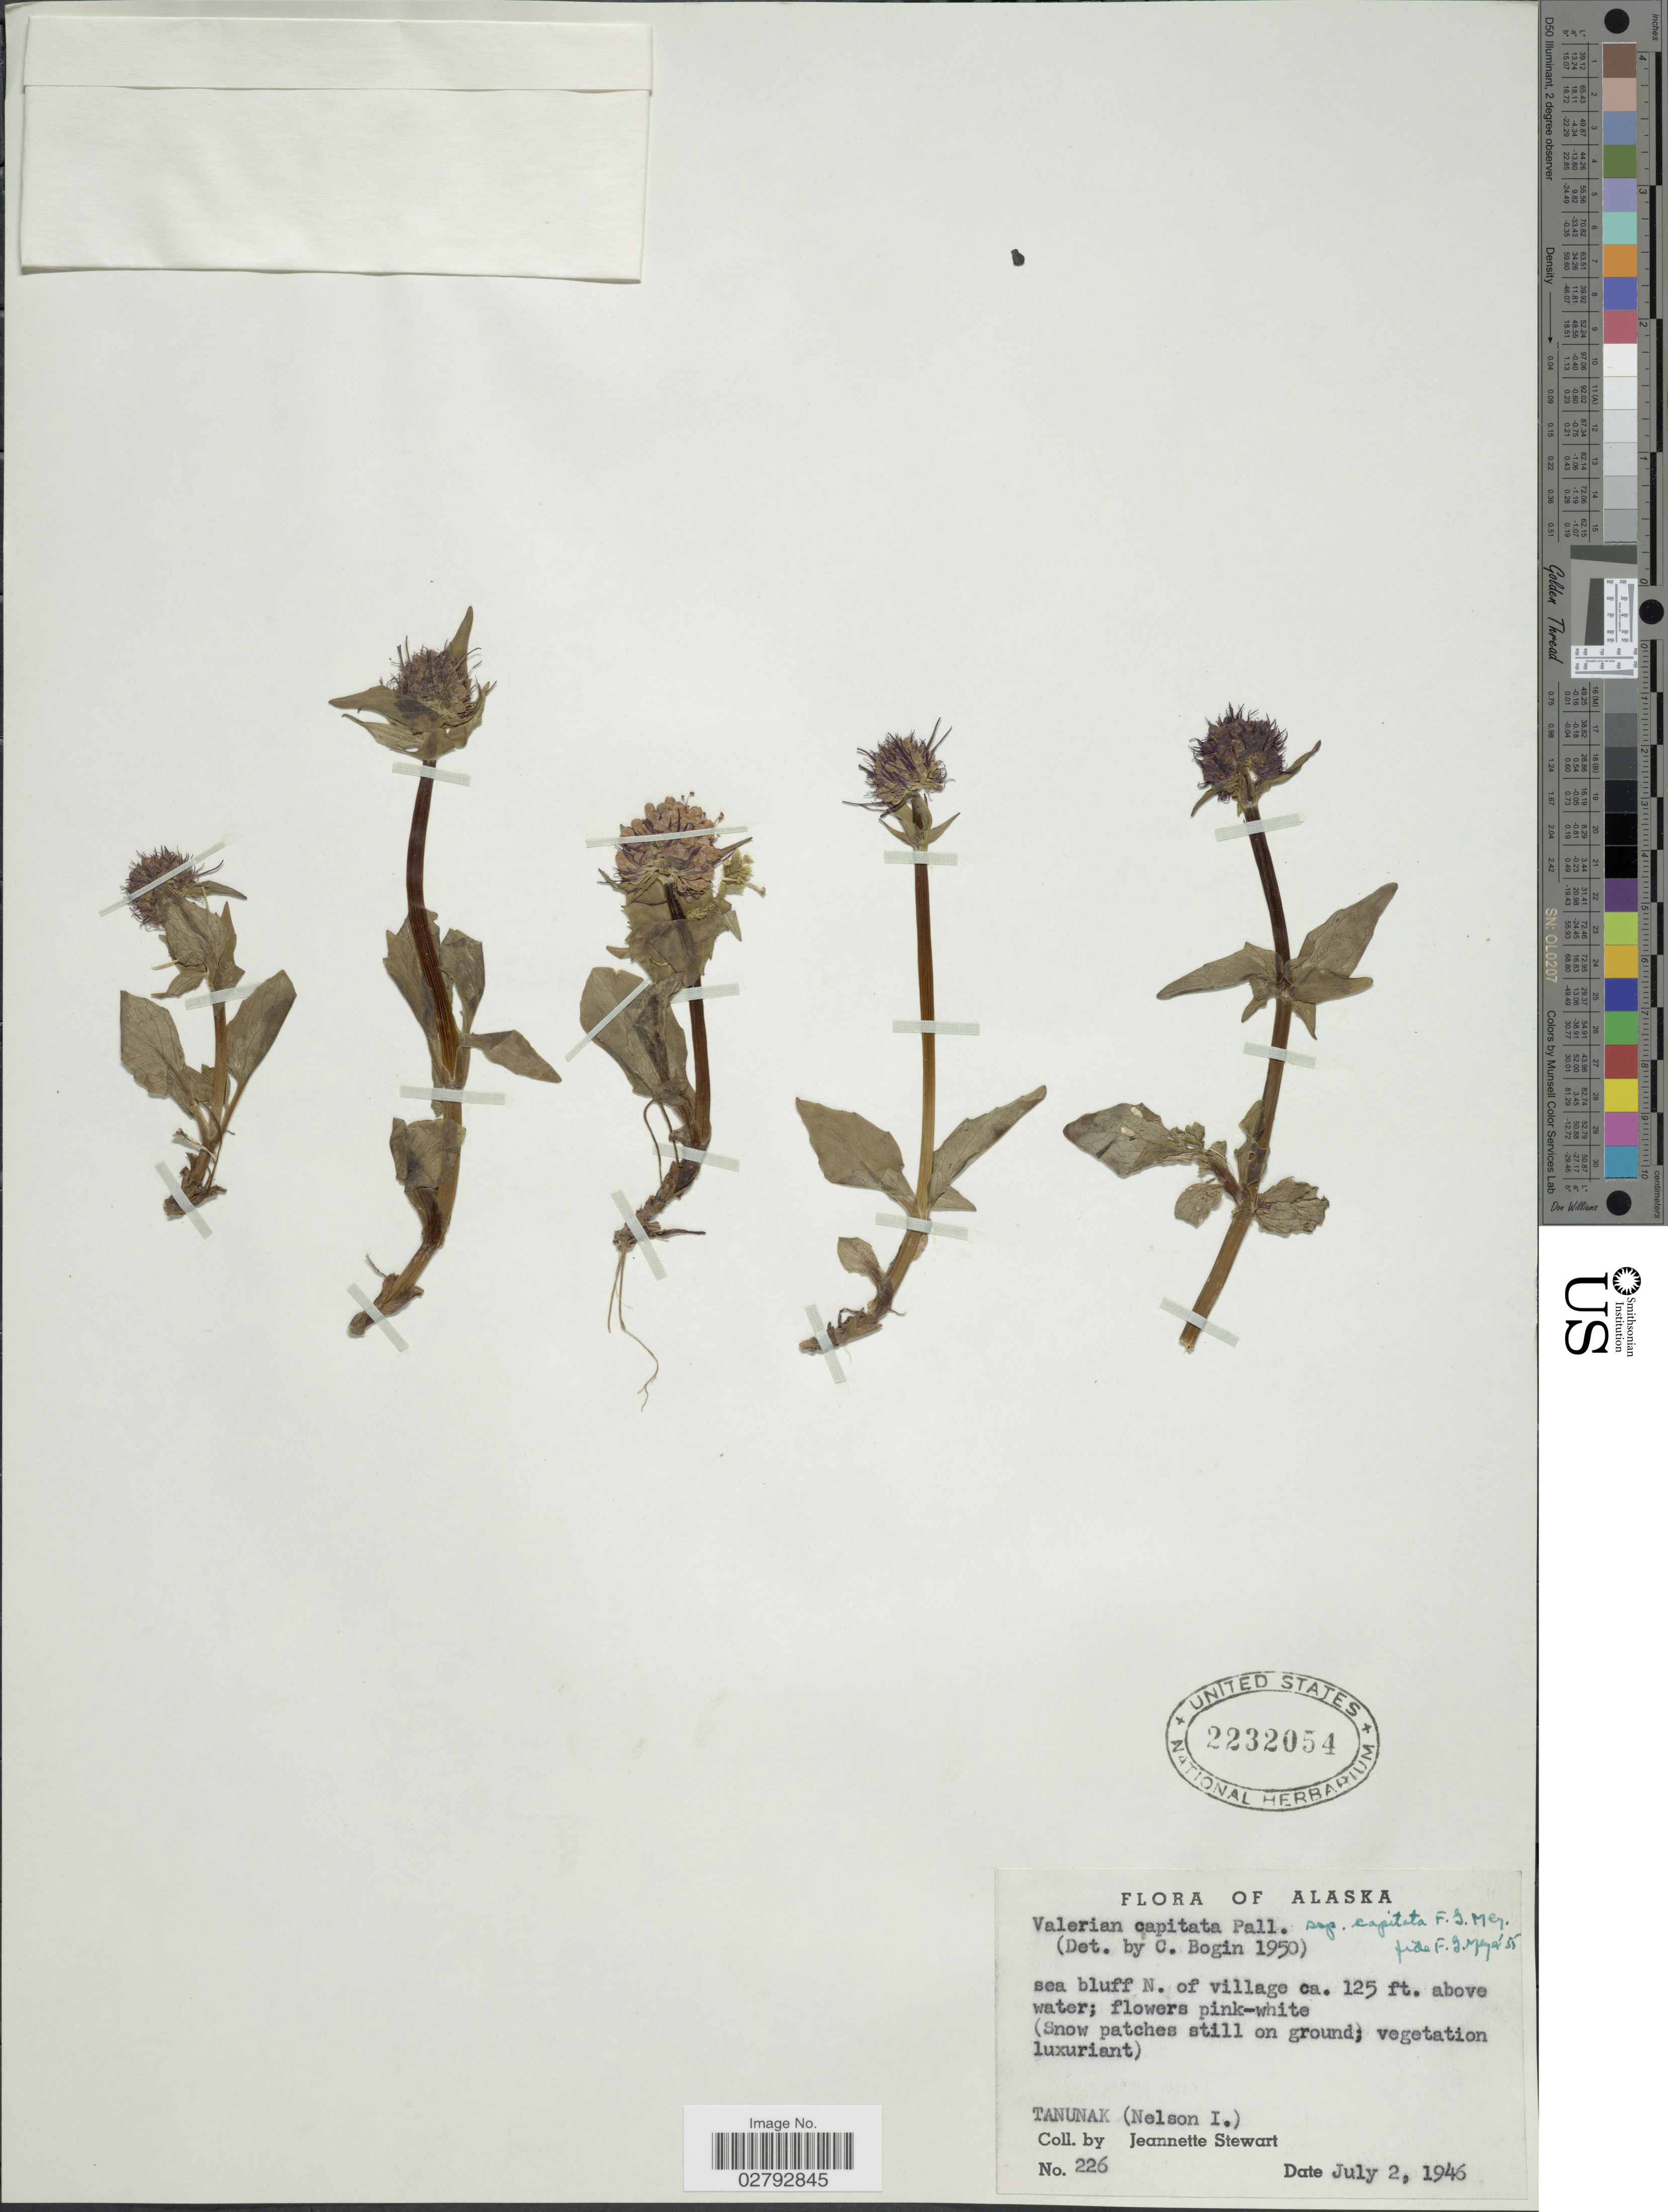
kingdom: Plantae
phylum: Tracheophyta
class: Magnoliopsida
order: Dipsacales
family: Caprifoliaceae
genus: Valeriana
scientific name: Valeriana capitata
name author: Link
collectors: J. Stewart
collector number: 226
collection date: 1946-07-02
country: United States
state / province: Alaska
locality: Sea bluff N. of village. Tanunak (Nelson I.).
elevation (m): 38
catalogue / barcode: US 2232054